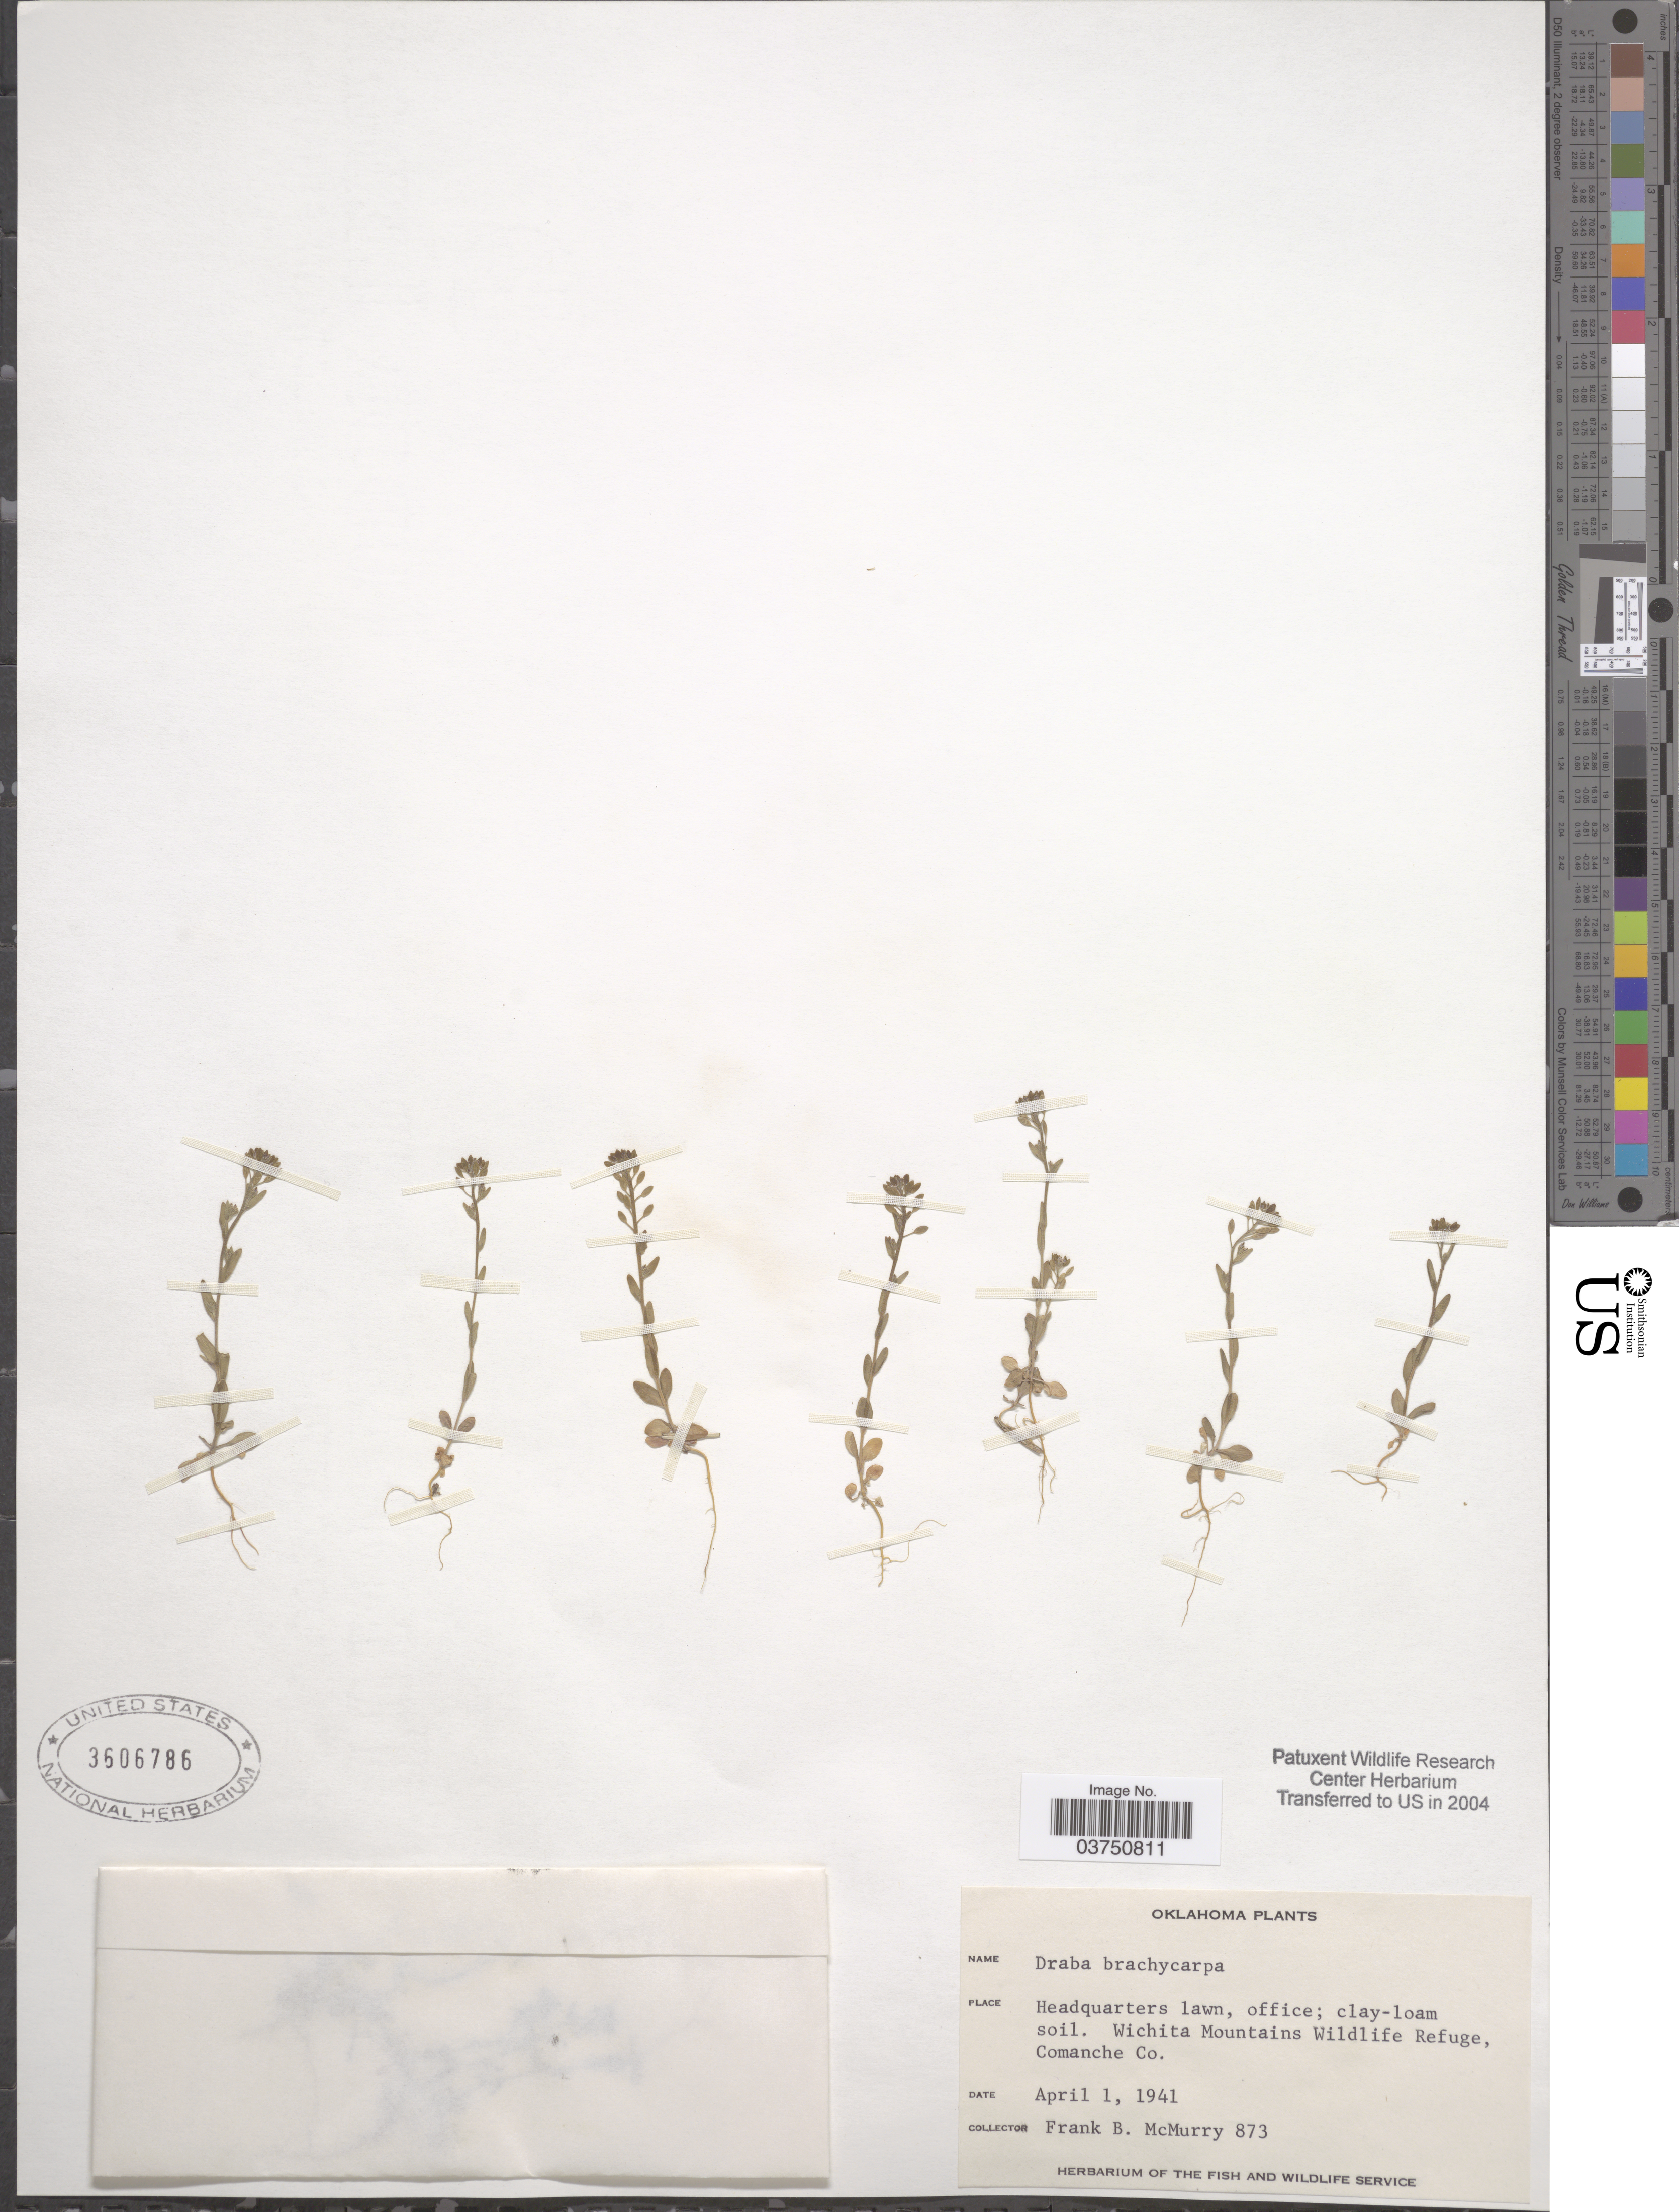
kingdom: Plantae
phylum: Tracheophyta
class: Magnoliopsida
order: Brassicales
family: Brassicaceae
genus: Draba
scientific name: Draba brachycarpa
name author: (Nutt.) Torr. & A. Gray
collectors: F. B. McMurry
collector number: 873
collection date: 1941-04-01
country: United States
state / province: Oklahoma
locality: Headquarters lawn, office; clay-loam soil. Wichita Mountains Wildlife Refuge, Comanche Co.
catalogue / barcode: US 3606786